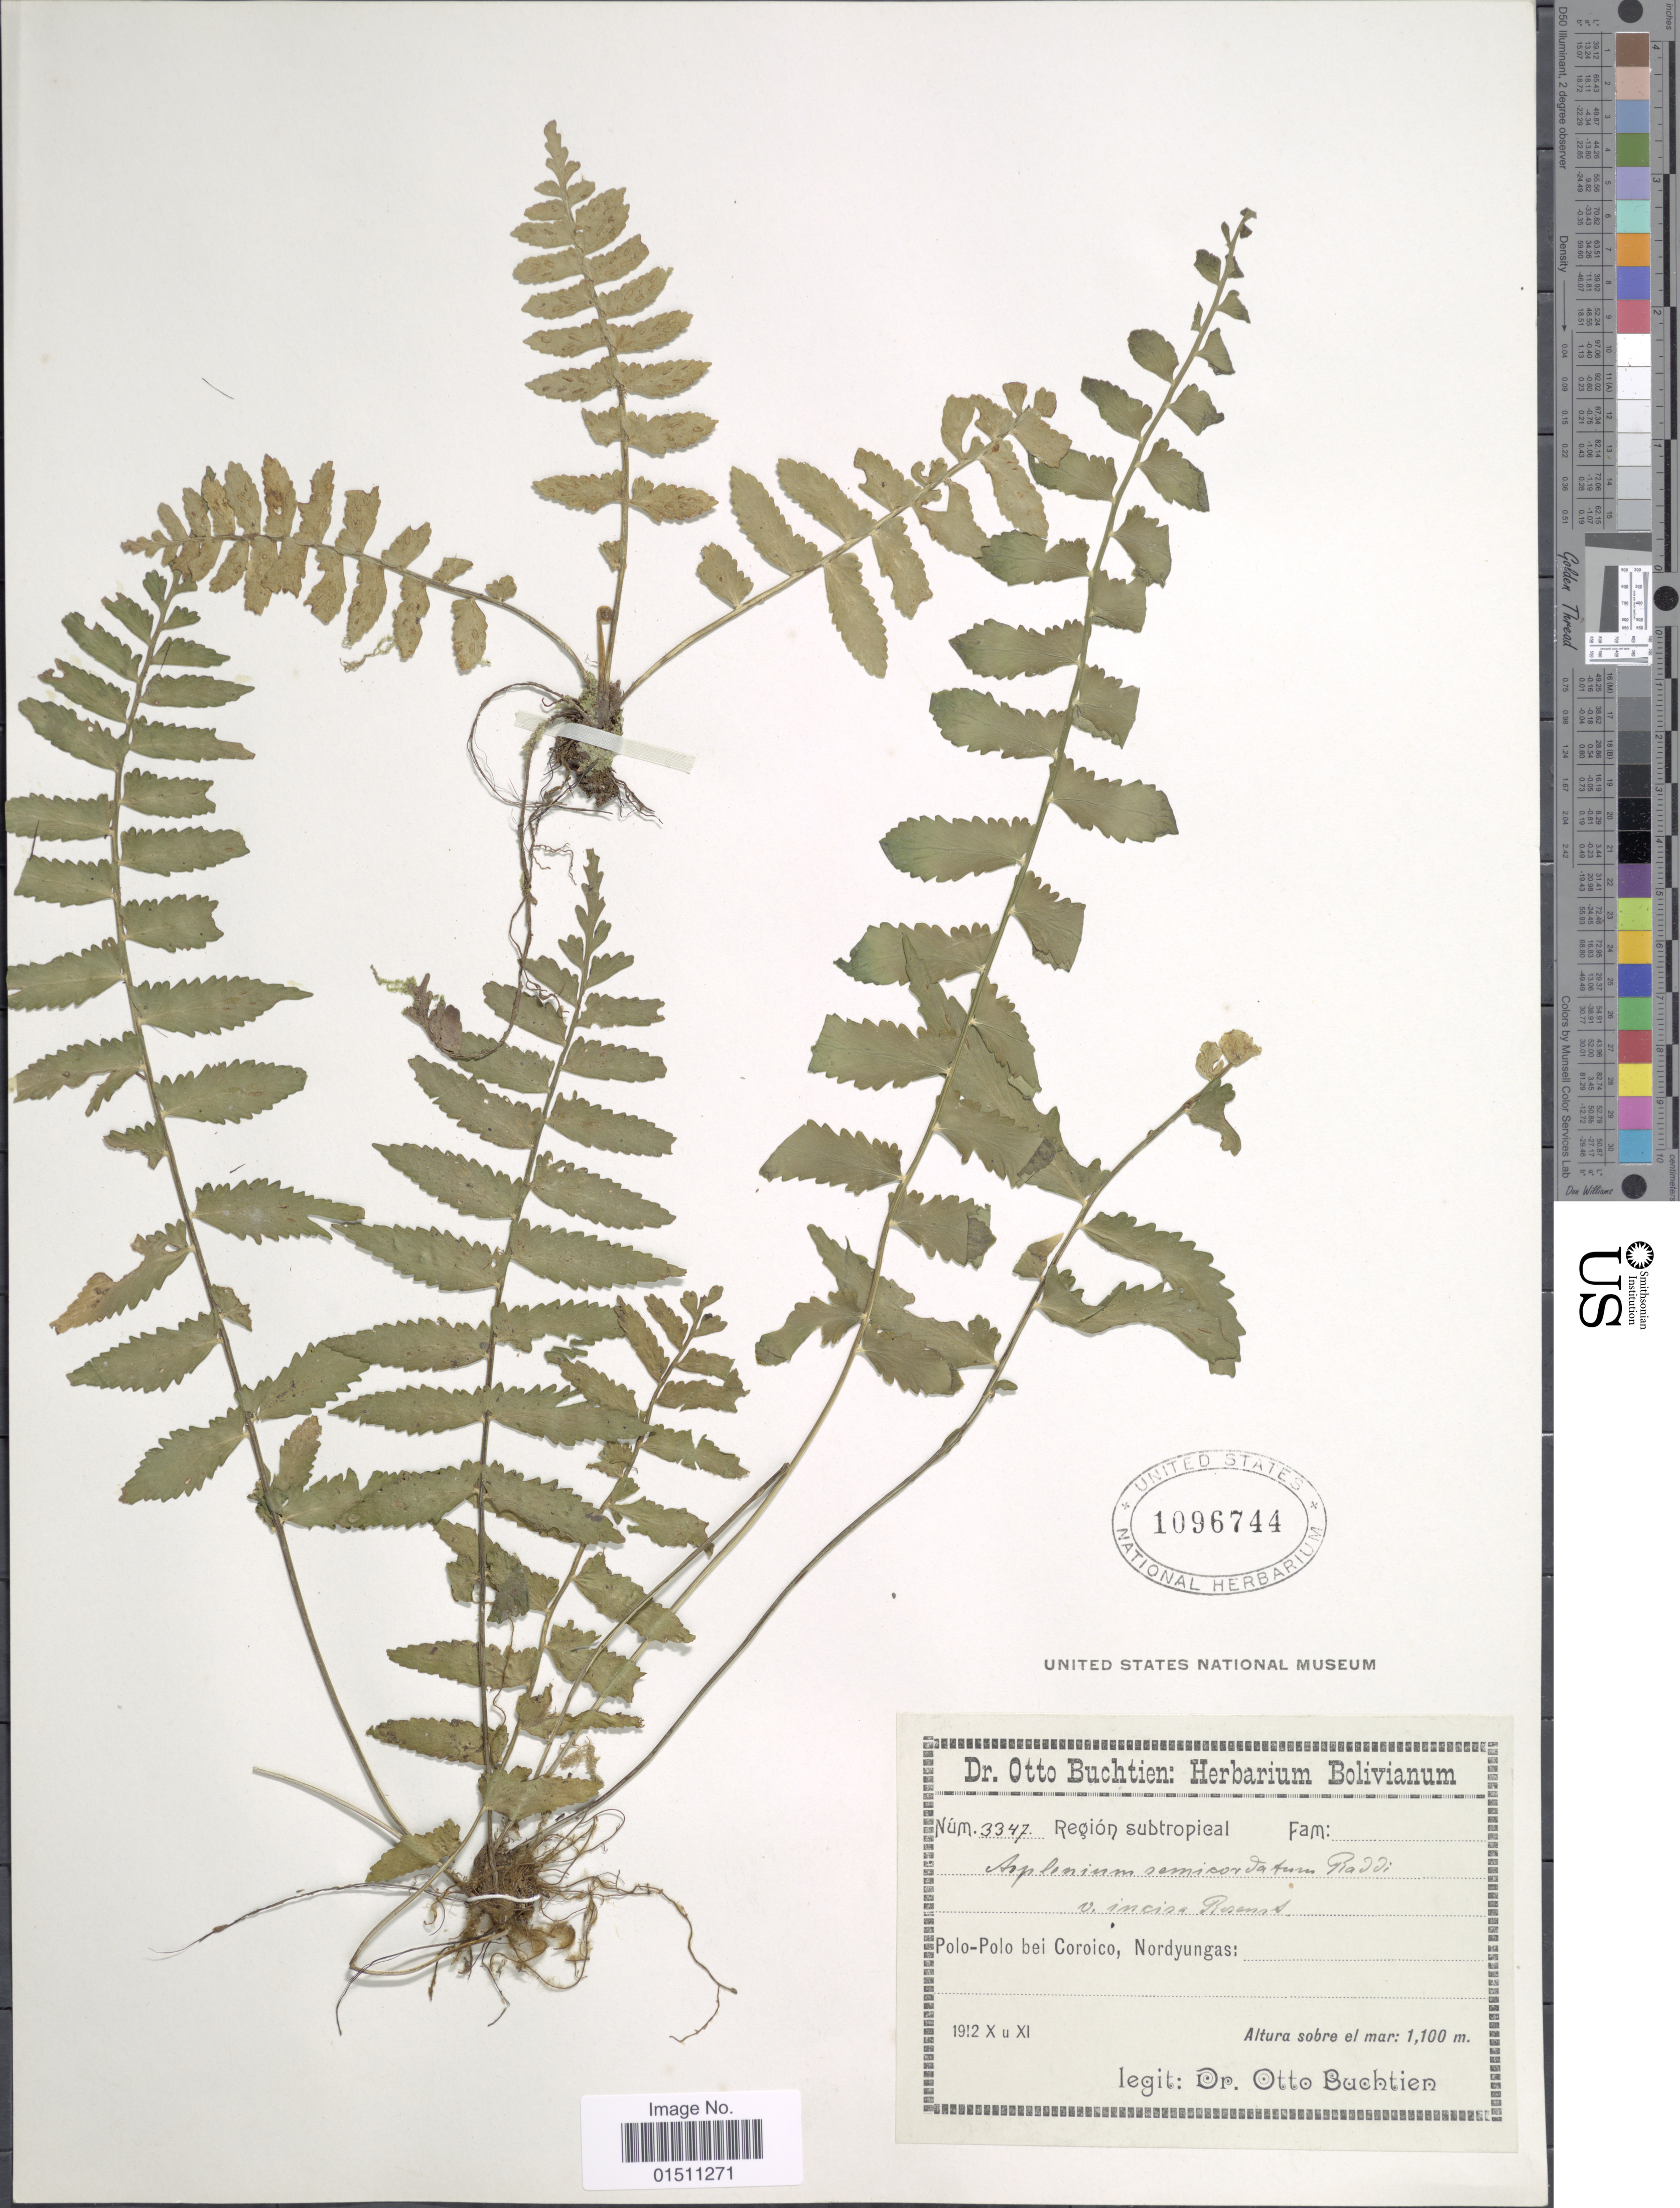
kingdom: Plantae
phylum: Tracheophyta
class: Polypodiopsida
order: Polypodiales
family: Aspleniaceae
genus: Asplenium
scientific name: Asplenium hastatum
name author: Klotzsch ex Kunze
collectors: O. Buchtien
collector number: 3347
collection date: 1912-10/1912-11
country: Bolivia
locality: Bolivia, Polo-Polo bei Coroico, Nordyungas.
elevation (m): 1100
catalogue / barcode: US 1096744